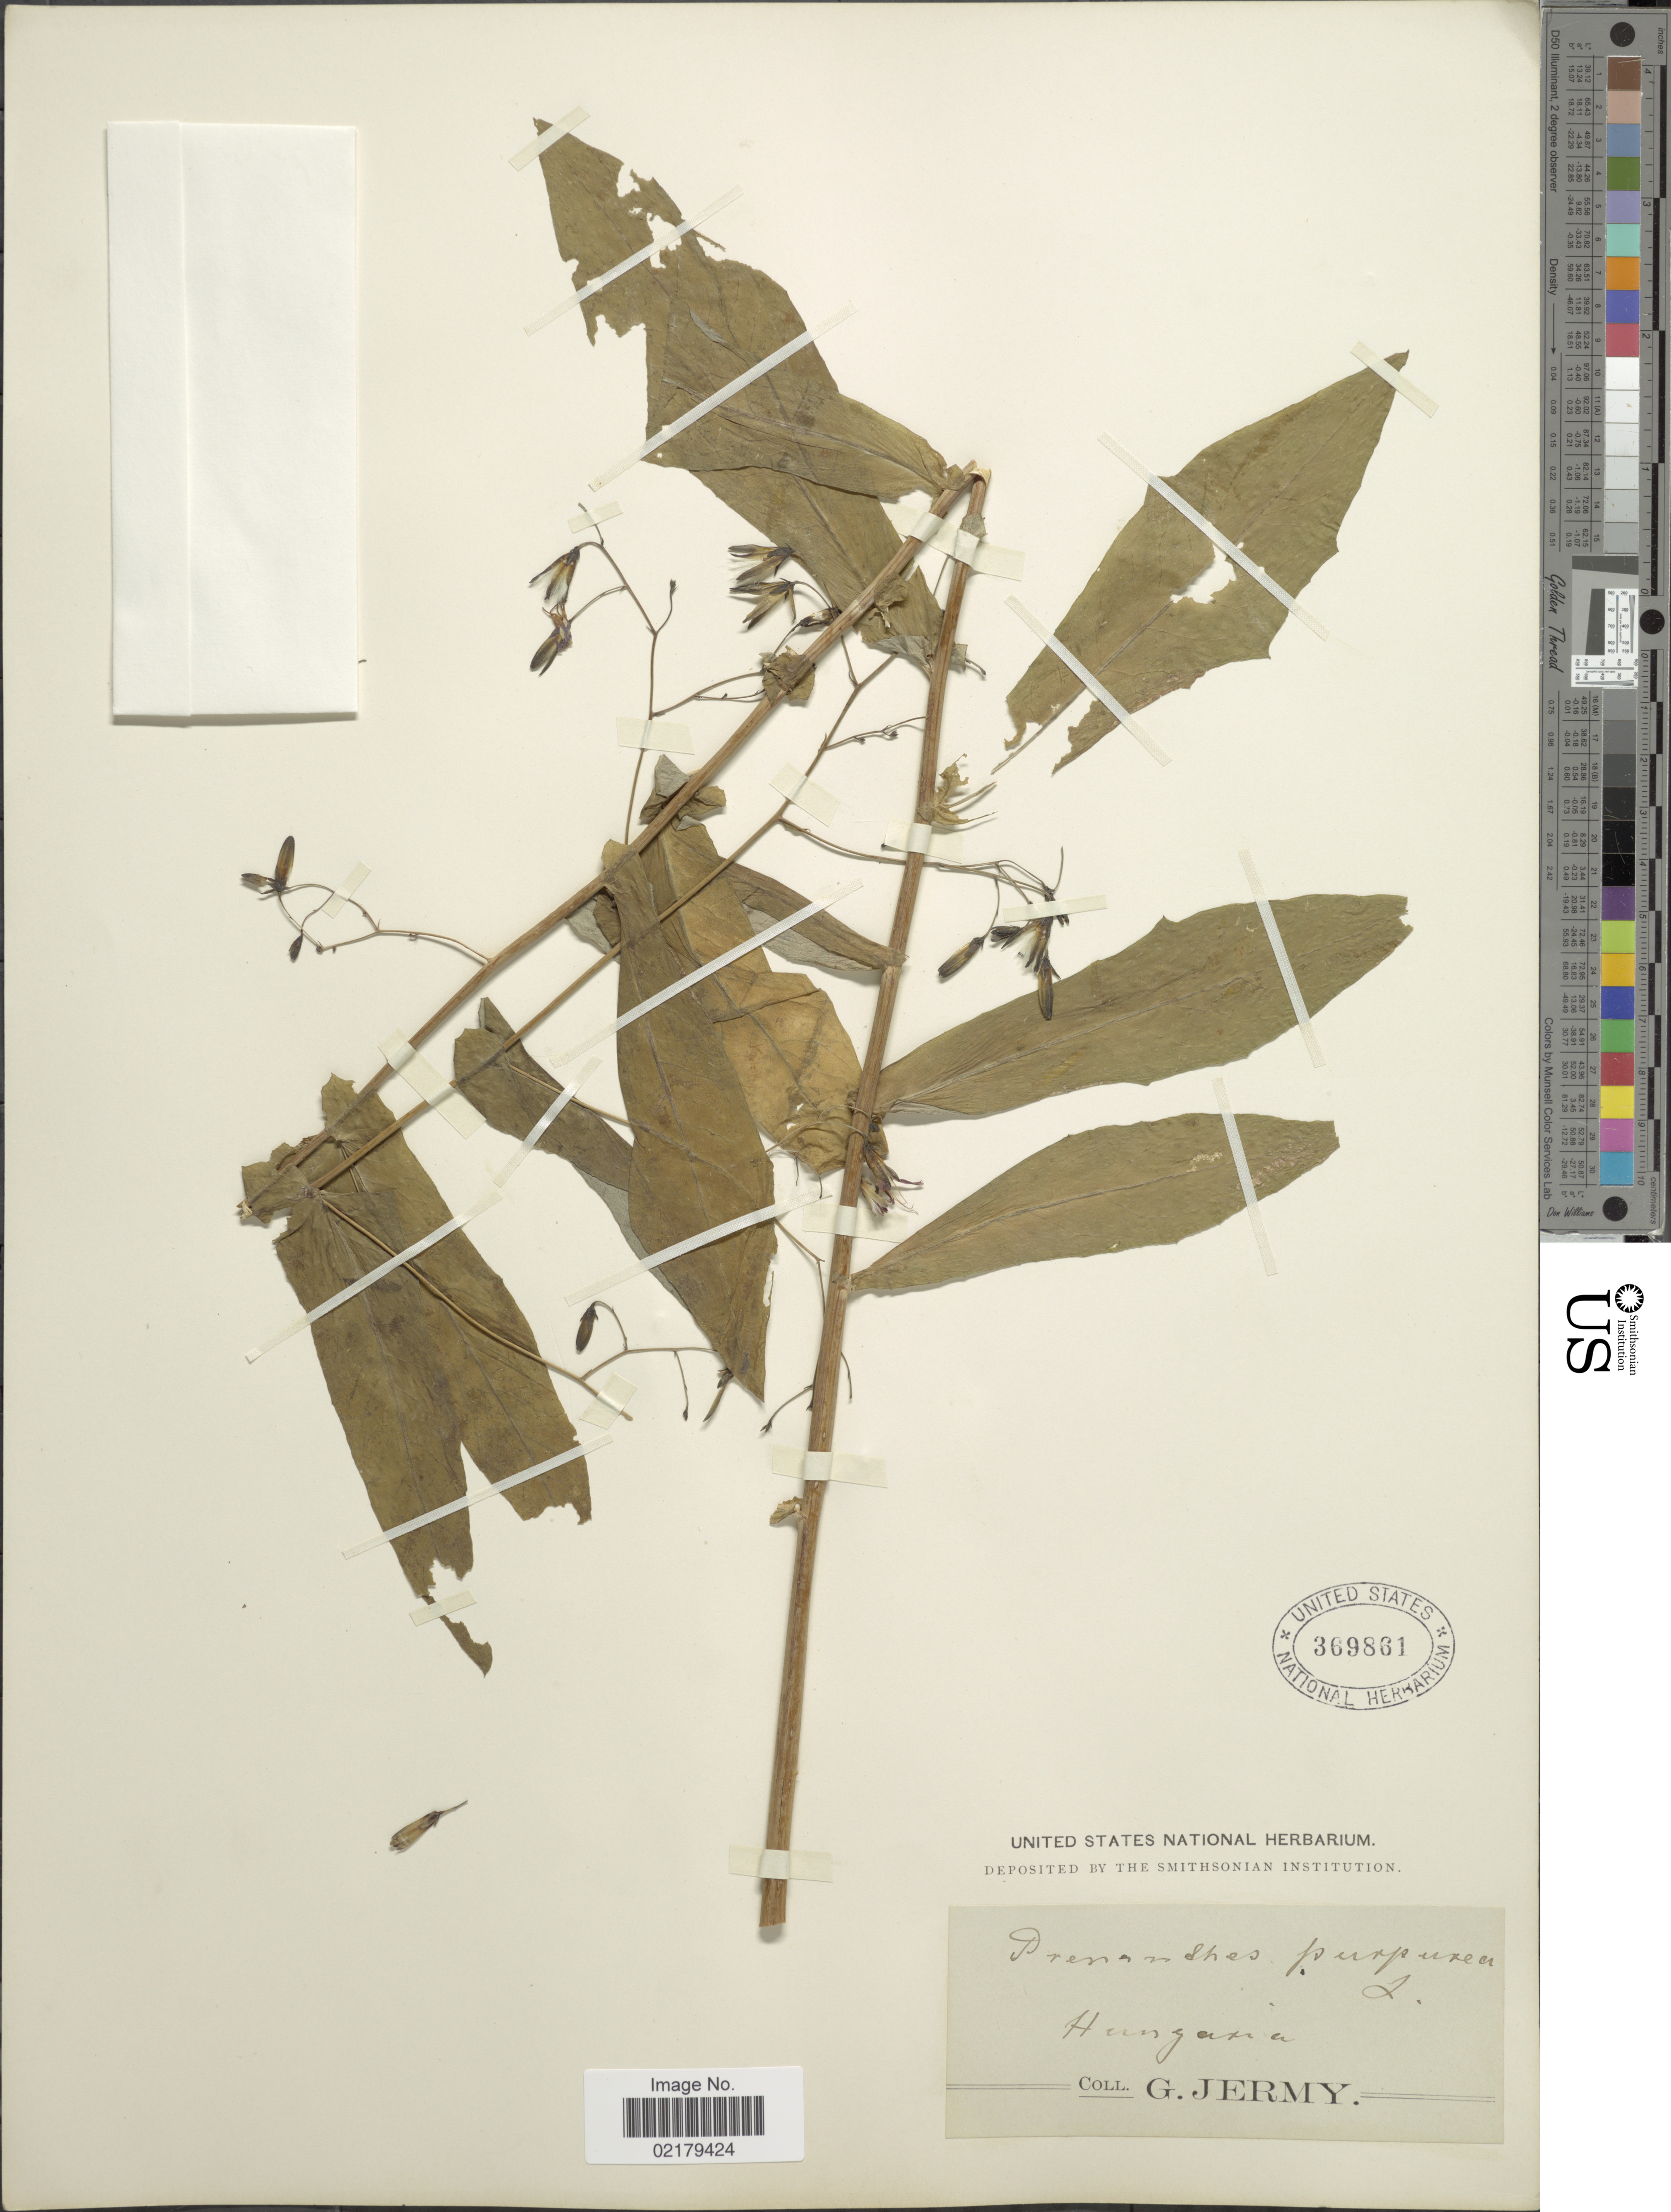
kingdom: Plantae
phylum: Tracheophyta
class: Magnoliopsida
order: Asterales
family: Asteraceae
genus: Prenanthes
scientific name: Prenanthes purpurea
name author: L.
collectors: G. Jermy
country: Hungary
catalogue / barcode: US 369861